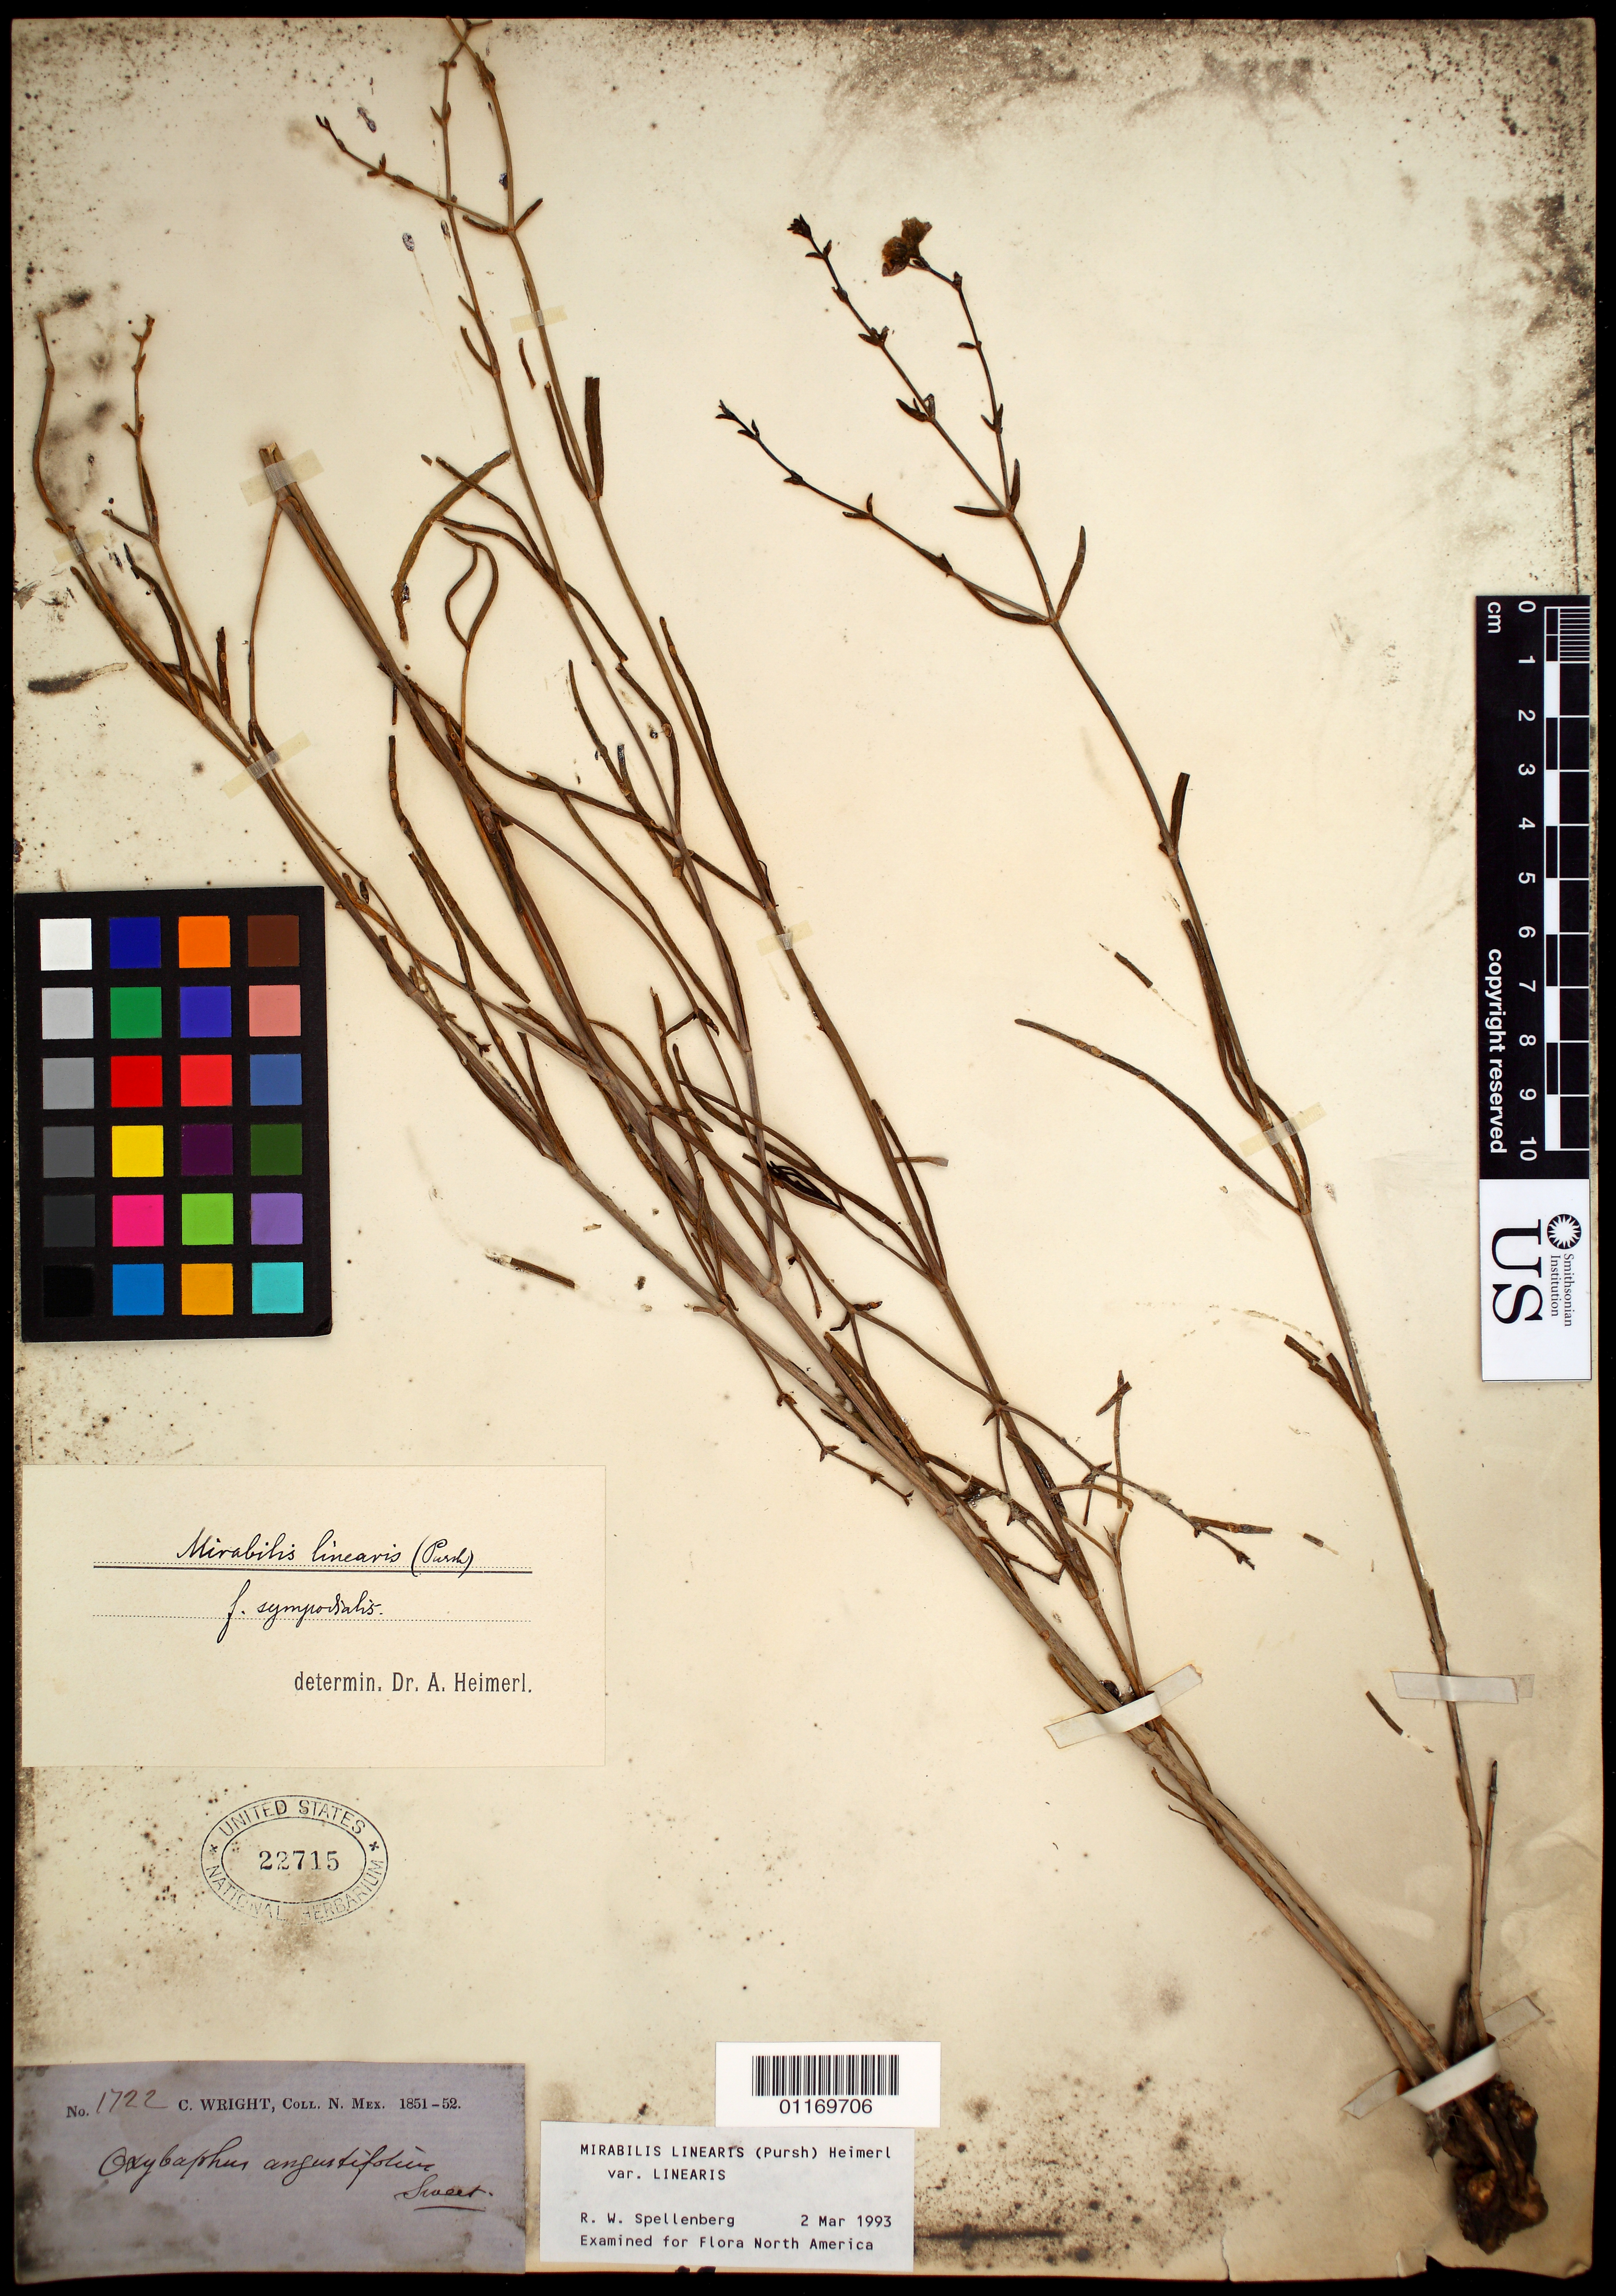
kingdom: Plantae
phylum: Tracheophyta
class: Magnoliopsida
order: Caryophyllales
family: Nyctaginaceae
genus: Mirabilis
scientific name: Mirabilis linearis var. linearis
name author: (Pursh) Heimerl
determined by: Spellenberg, R. W.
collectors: C. Wright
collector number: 1722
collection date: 1851/1852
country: United States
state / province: New Mexico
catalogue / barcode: US 22715